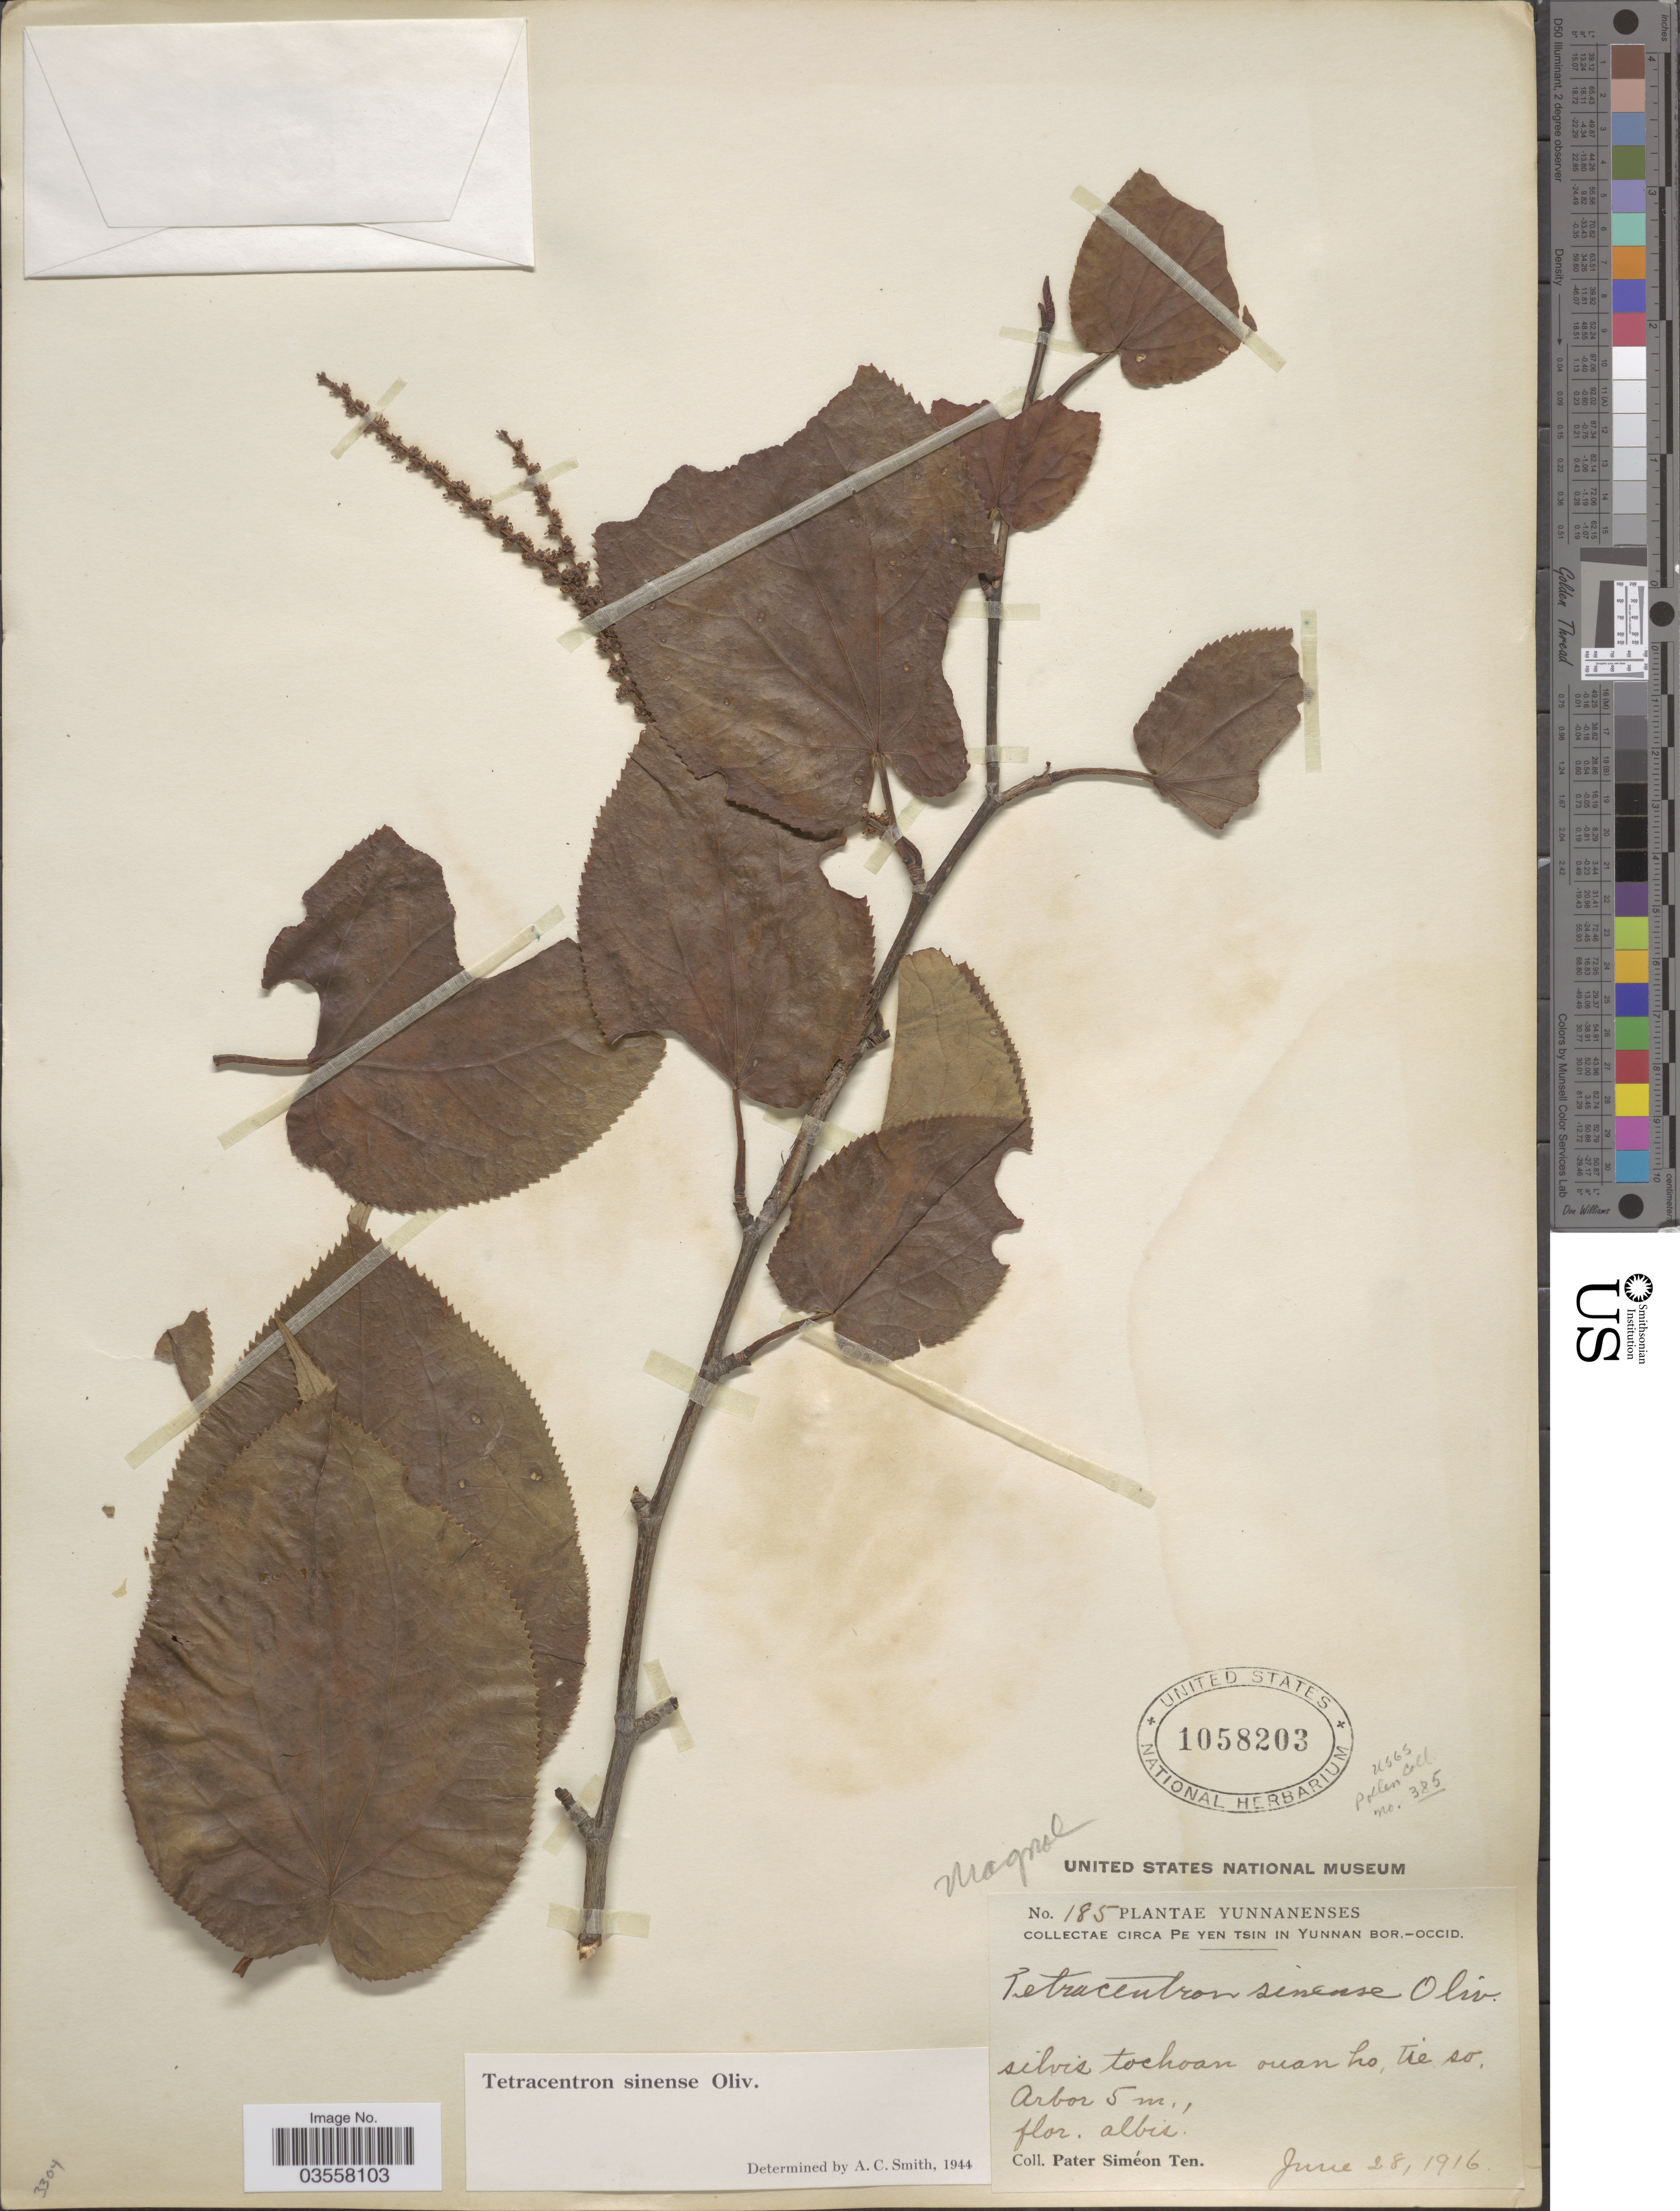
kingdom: Plantae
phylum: Tracheophyta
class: Magnoliopsida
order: Trochodendrales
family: Trochodendraceae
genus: Tetracentron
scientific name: Tetracentron sinense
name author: Oliv.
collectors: P. S. Ten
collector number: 185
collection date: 1916-06-28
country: China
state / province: Yunnan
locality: Circa Pe Yen Tsin in Yunnan Bor.-Occid. Silvis tochoan ouan ho, tie so.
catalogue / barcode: US 1058203